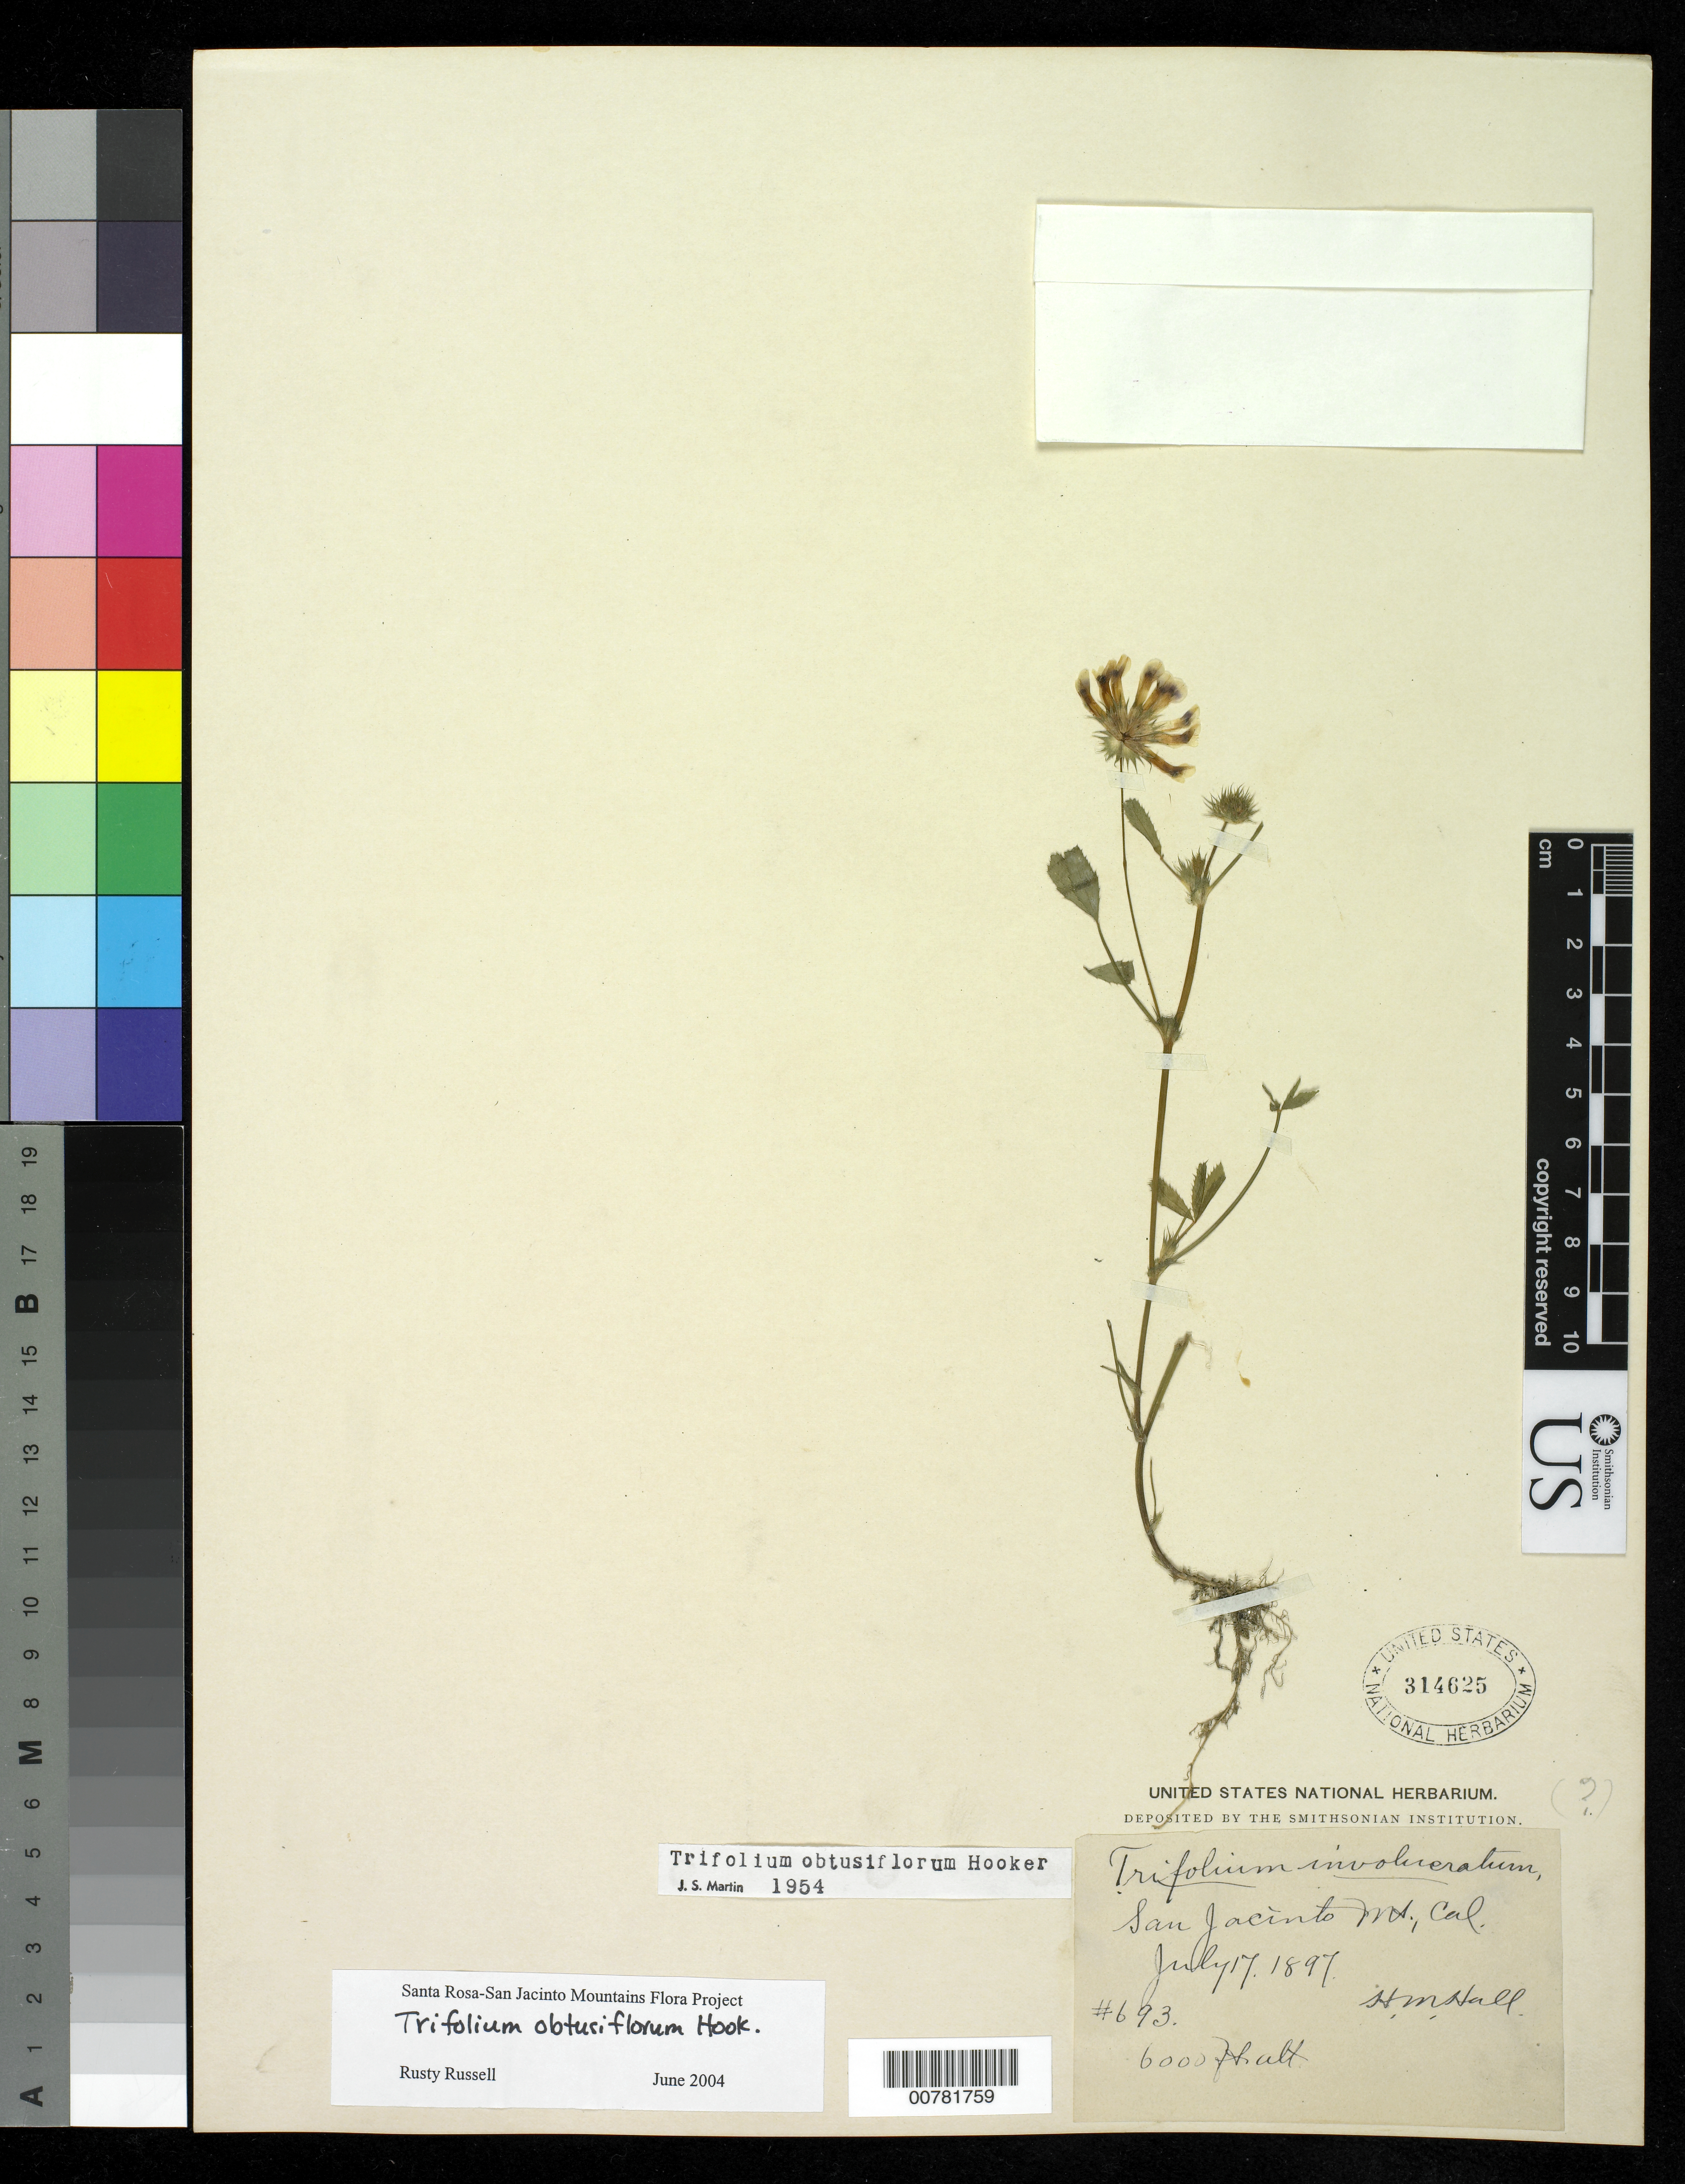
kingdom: Plantae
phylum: Tracheophyta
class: Magnoliopsida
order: Fabales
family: Fabaceae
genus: Trifolium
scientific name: Trifolium obtusiflorum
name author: Hook.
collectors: H. M. Hall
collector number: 693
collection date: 1897-07-17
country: United States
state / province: California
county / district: Riverside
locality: San Jacinto Mt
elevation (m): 1829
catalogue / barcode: US 314625